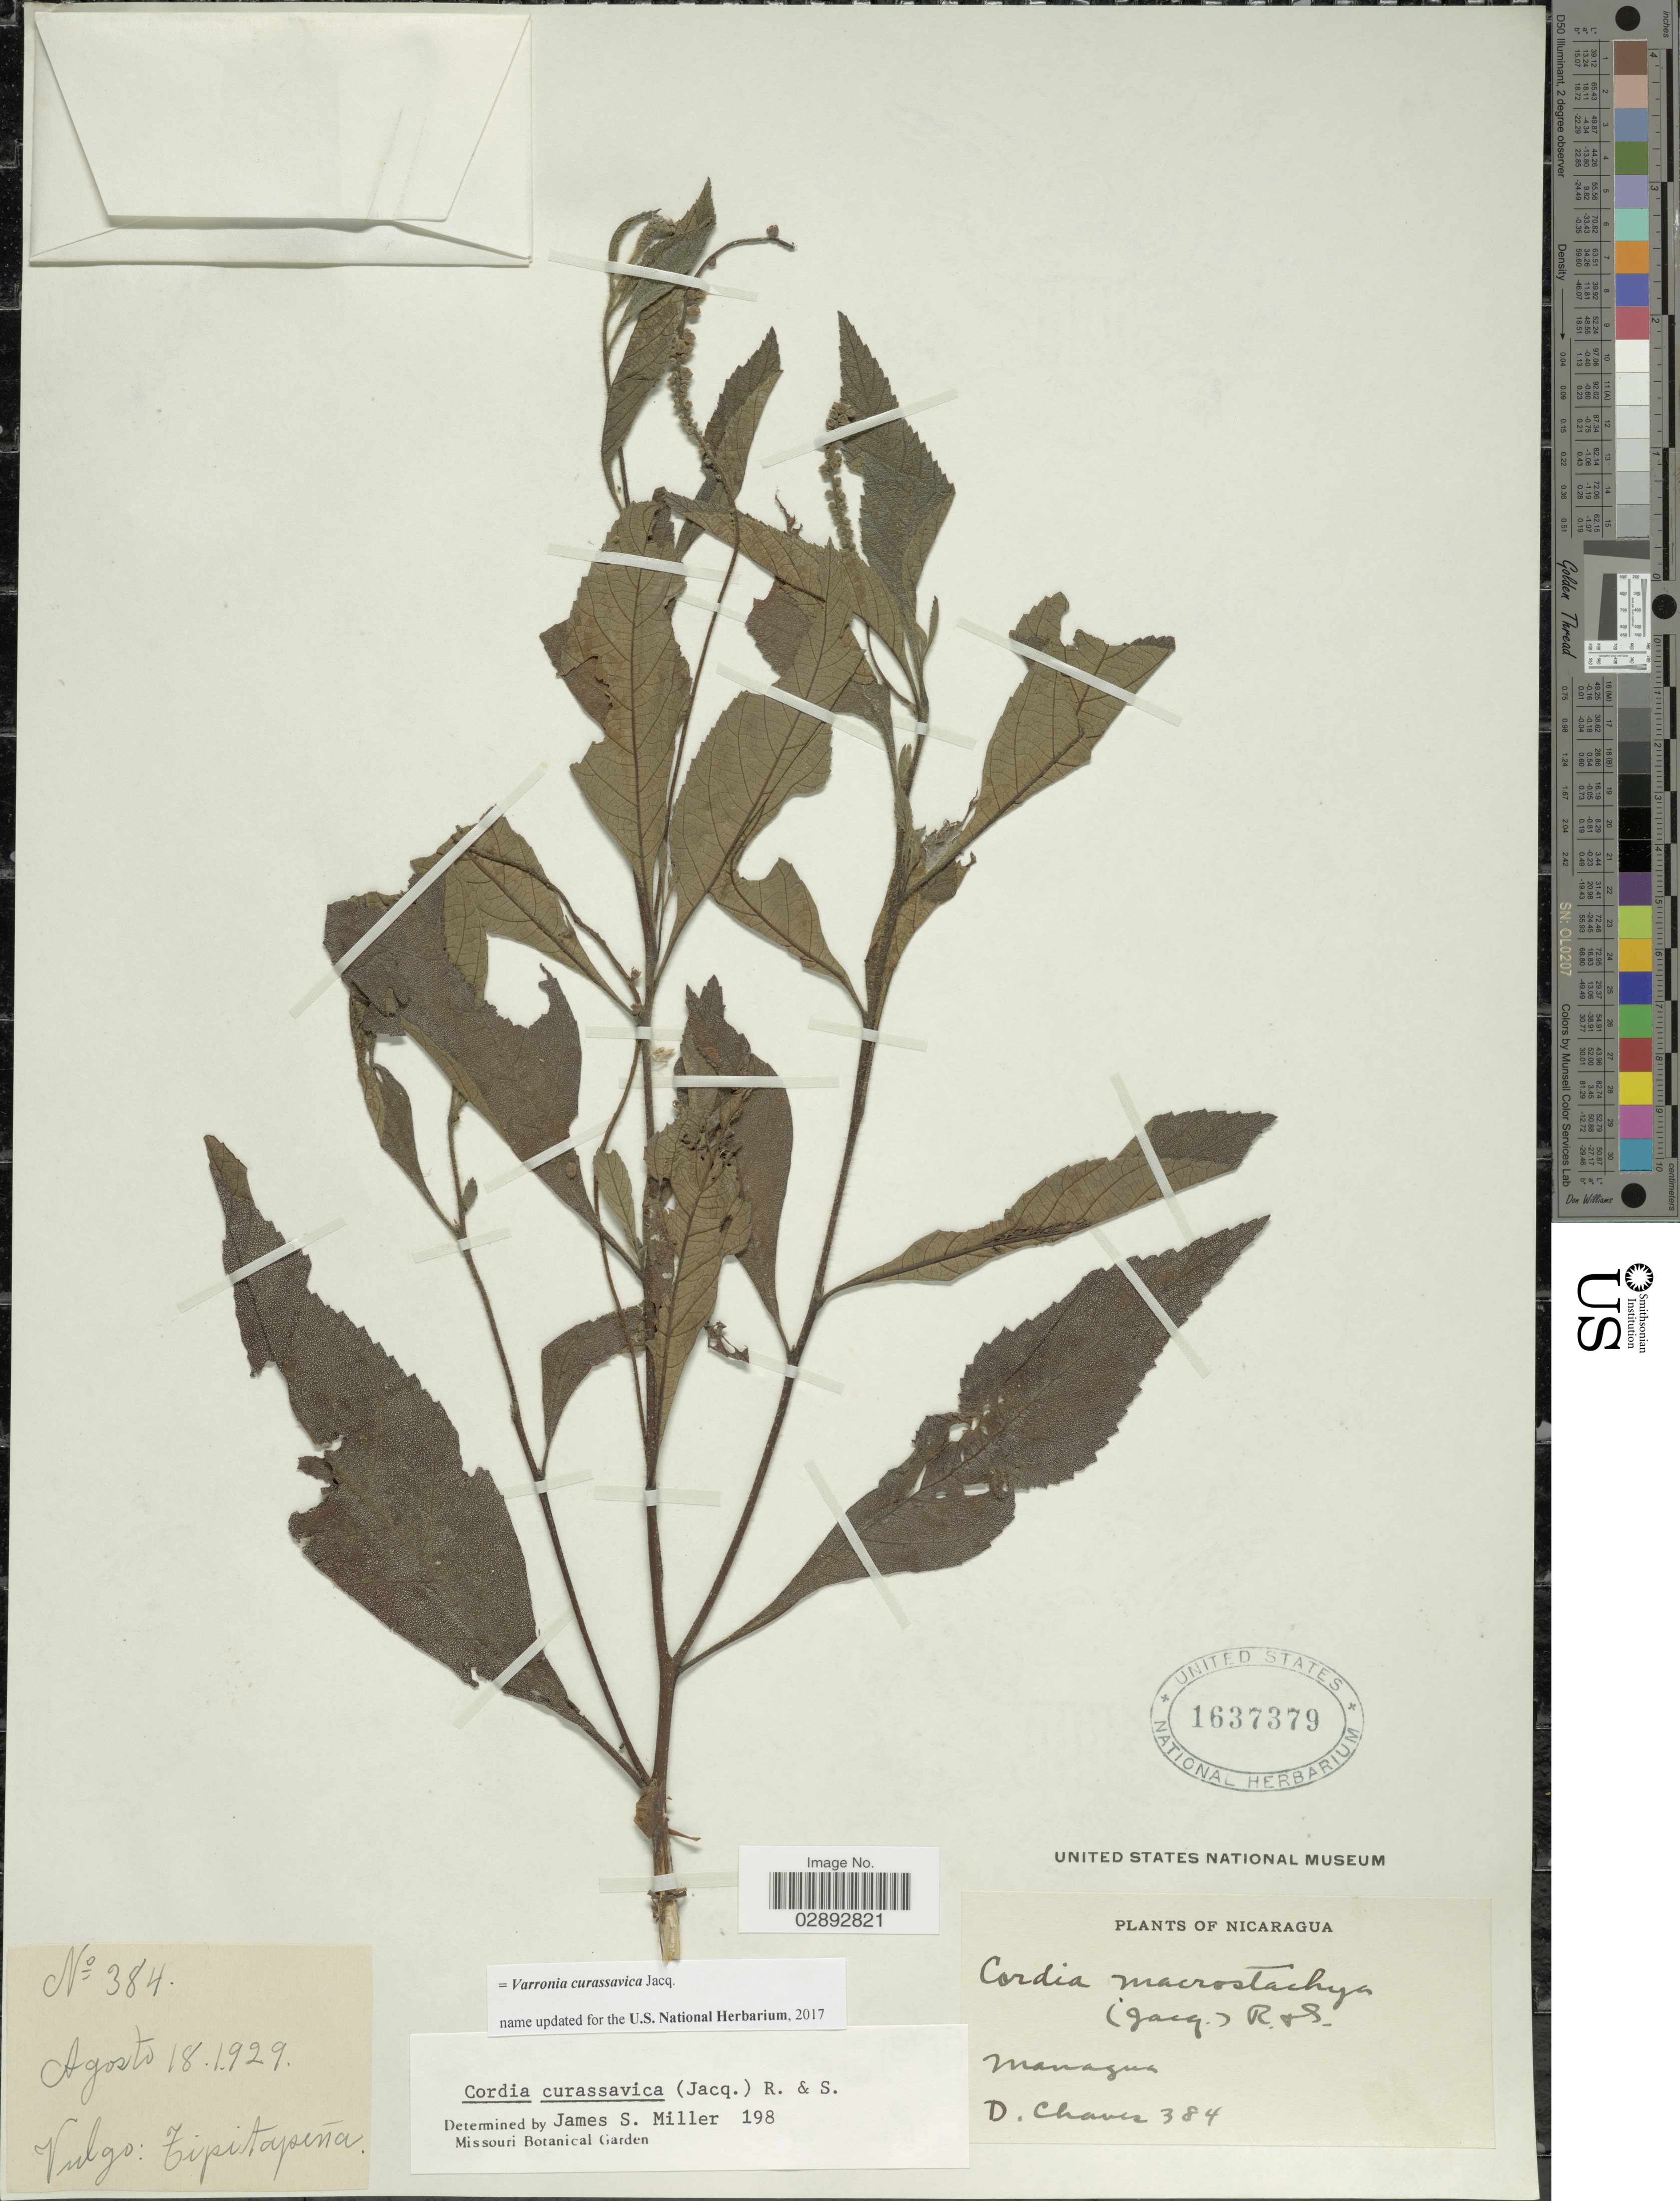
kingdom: Plantae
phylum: Tracheophyta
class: Magnoliopsida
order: Boraginales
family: Cordiaceae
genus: Varronia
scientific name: Varronia curassavica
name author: Jacq.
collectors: D. Chaves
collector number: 384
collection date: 1929-08-18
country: Nicaragua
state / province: Managua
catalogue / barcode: US 1637379